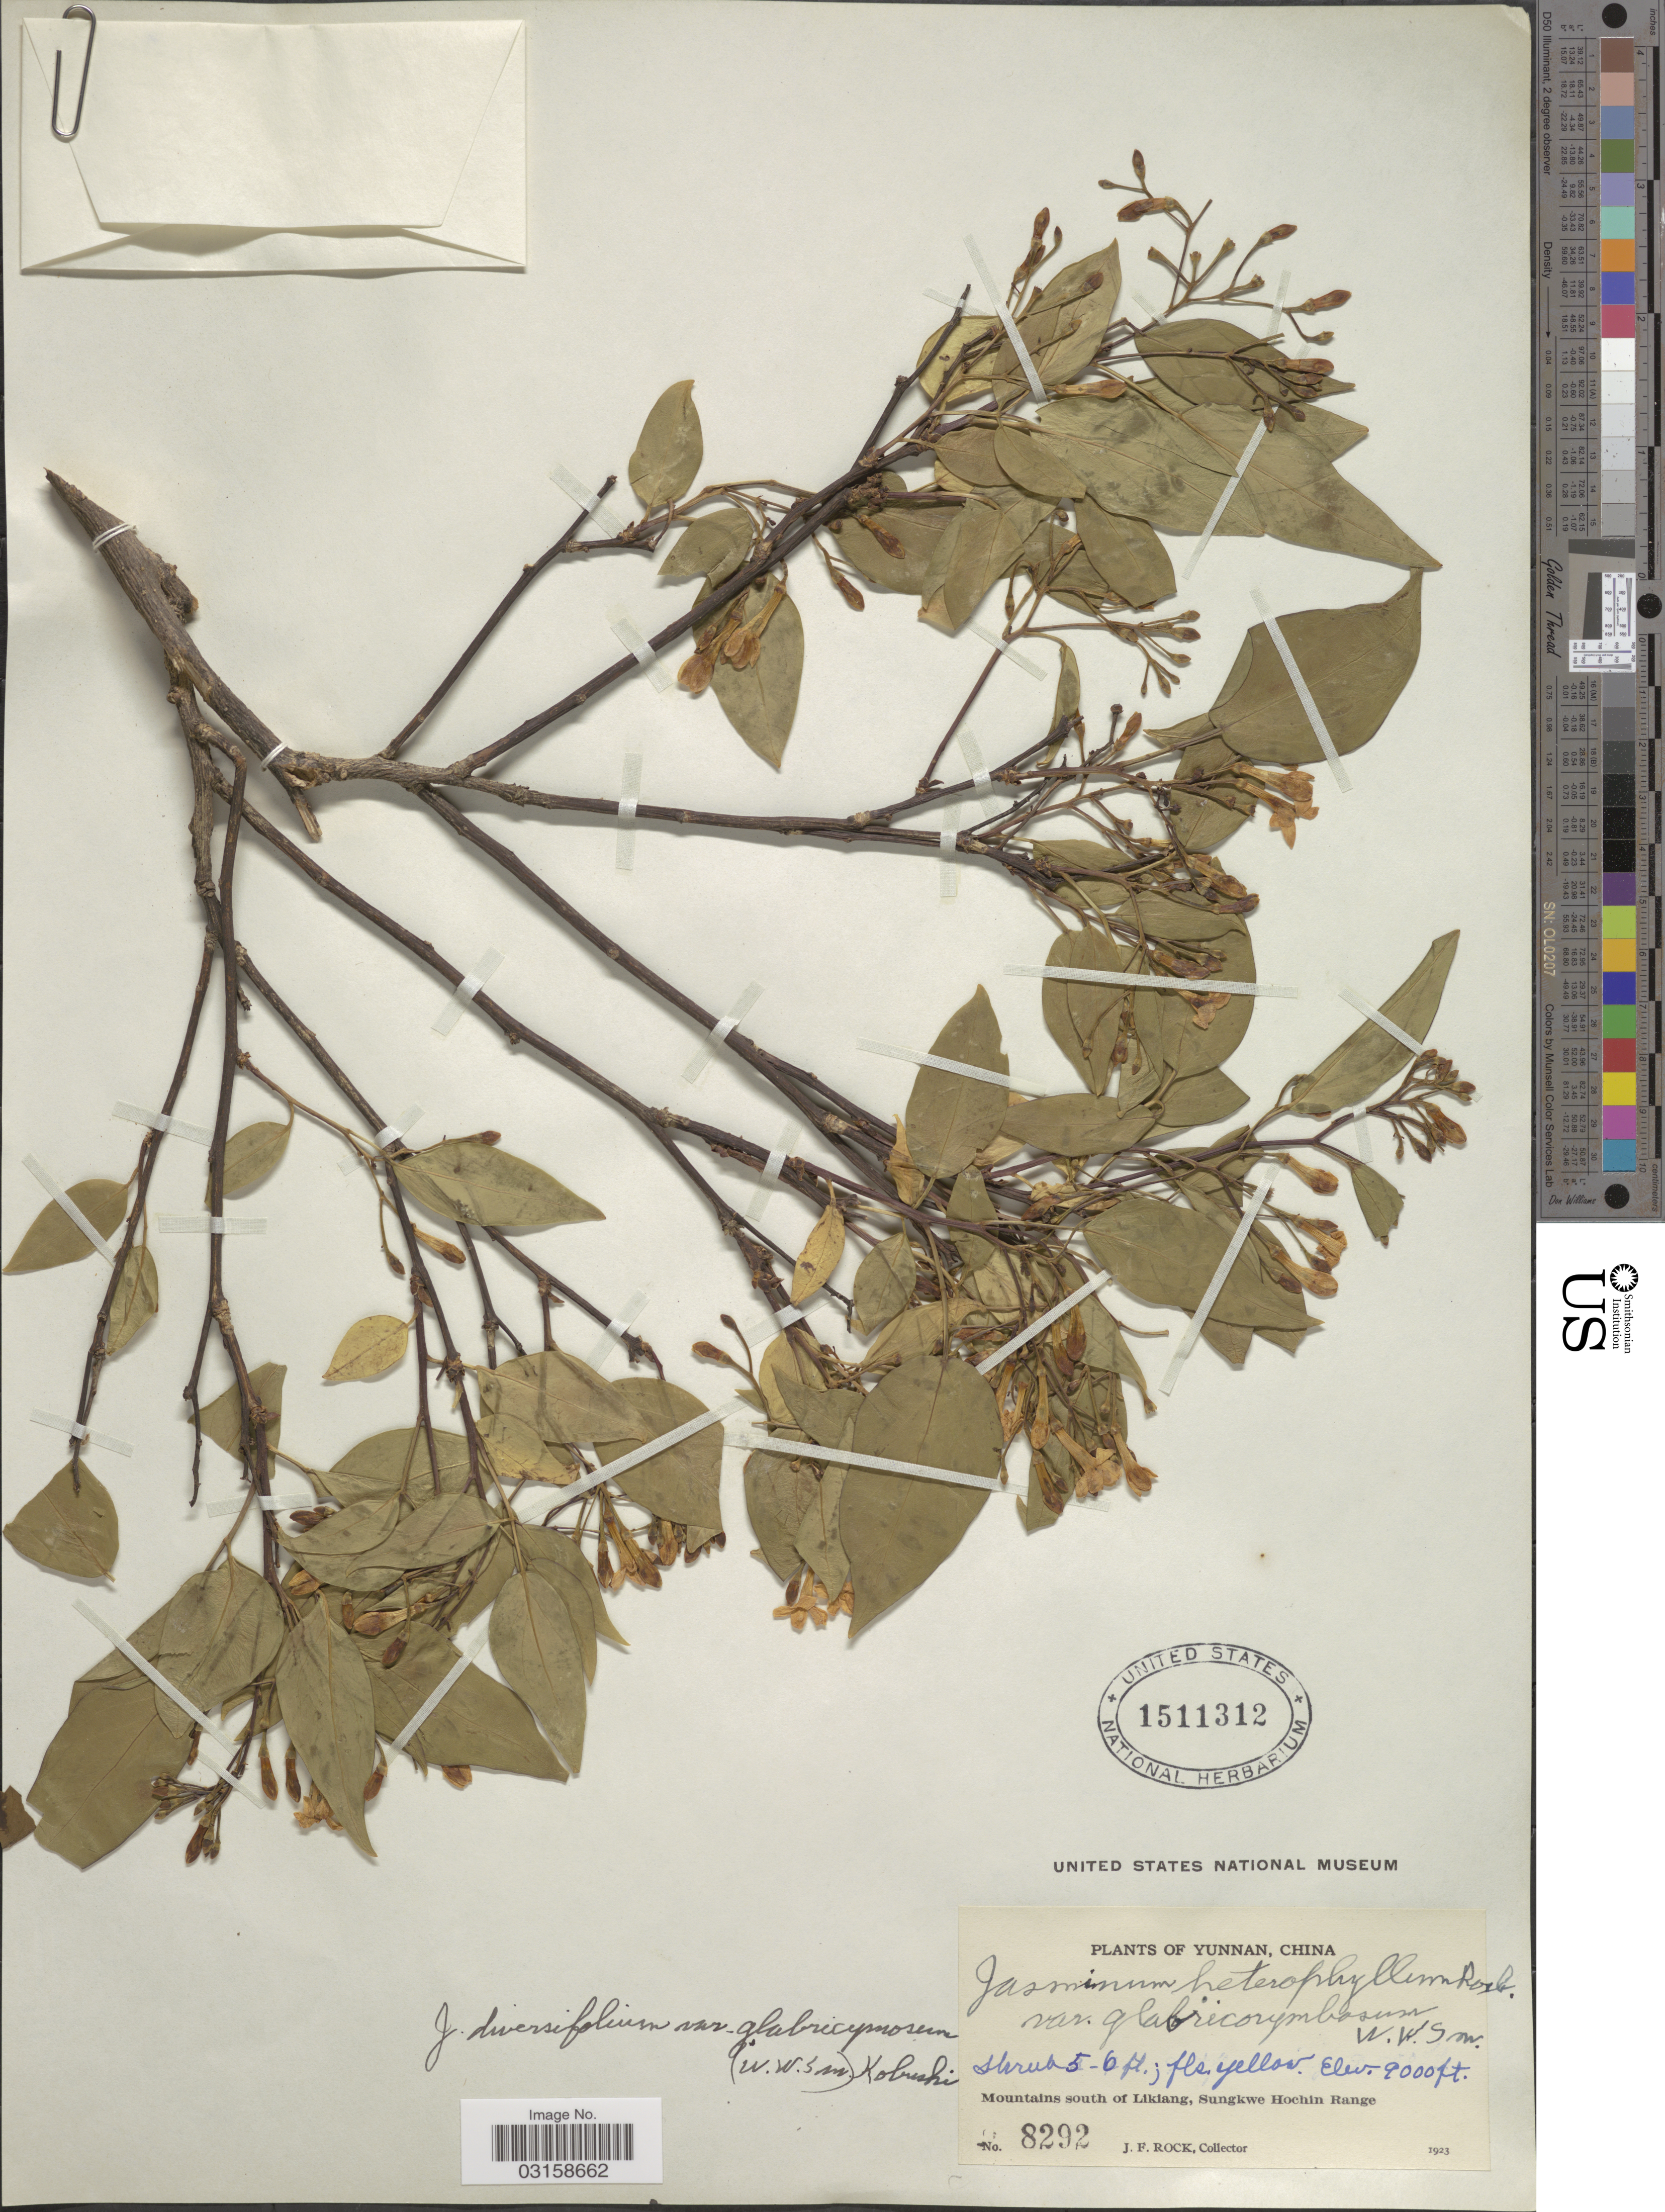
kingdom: Plantae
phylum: Tracheophyta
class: Magnoliopsida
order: Lamiales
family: Oleaceae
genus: Jasminum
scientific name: Jasminum subhumile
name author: W.W. Sm.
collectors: J. Rock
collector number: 8292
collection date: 1923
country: China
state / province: Yunnan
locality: Mountains south of Likiang, Sungkwe Hochin Range.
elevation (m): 2743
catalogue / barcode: US 1511312